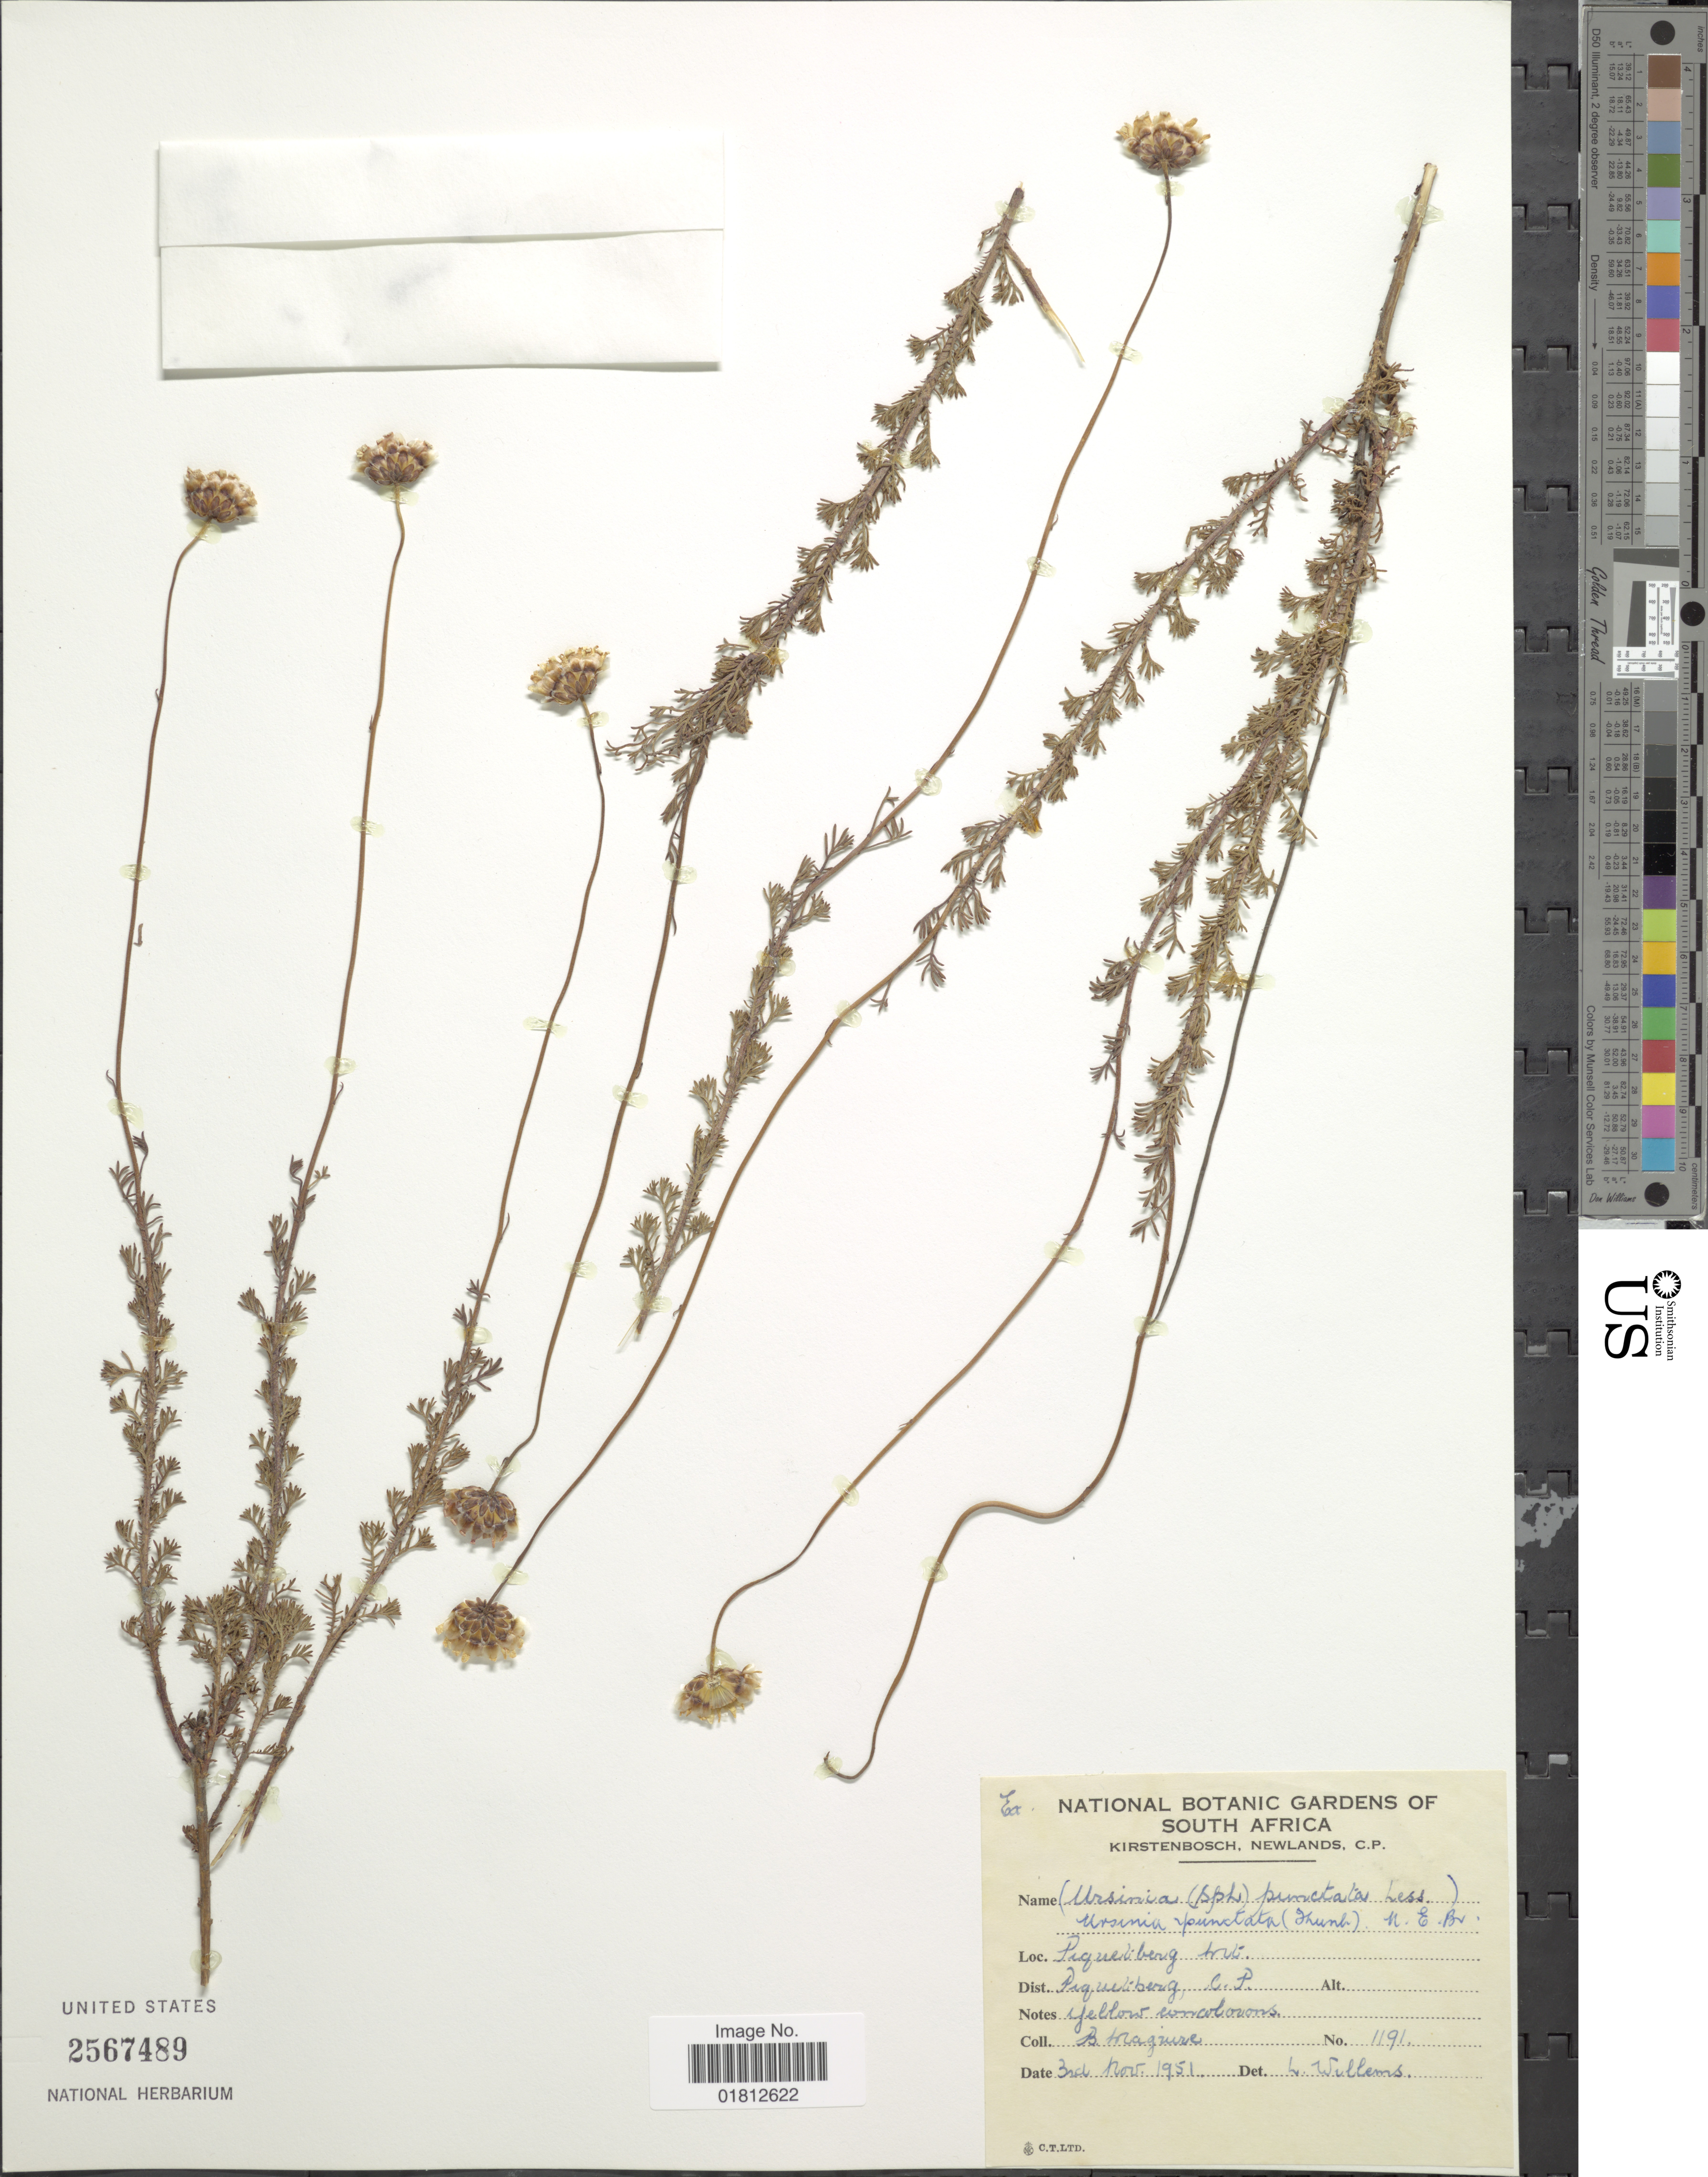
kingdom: Plantae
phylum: Tracheophyta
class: Magnoliopsida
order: Asterales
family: Asteraceae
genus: Ursinia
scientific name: Ursinia punctata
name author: (Thunb.) N.E. Br.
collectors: B. Maguire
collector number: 1191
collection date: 1951-11-03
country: South Africa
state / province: Western Cape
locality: Piquetberg Mt., Dist. Piquetberg, C. P.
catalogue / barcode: US 2567489